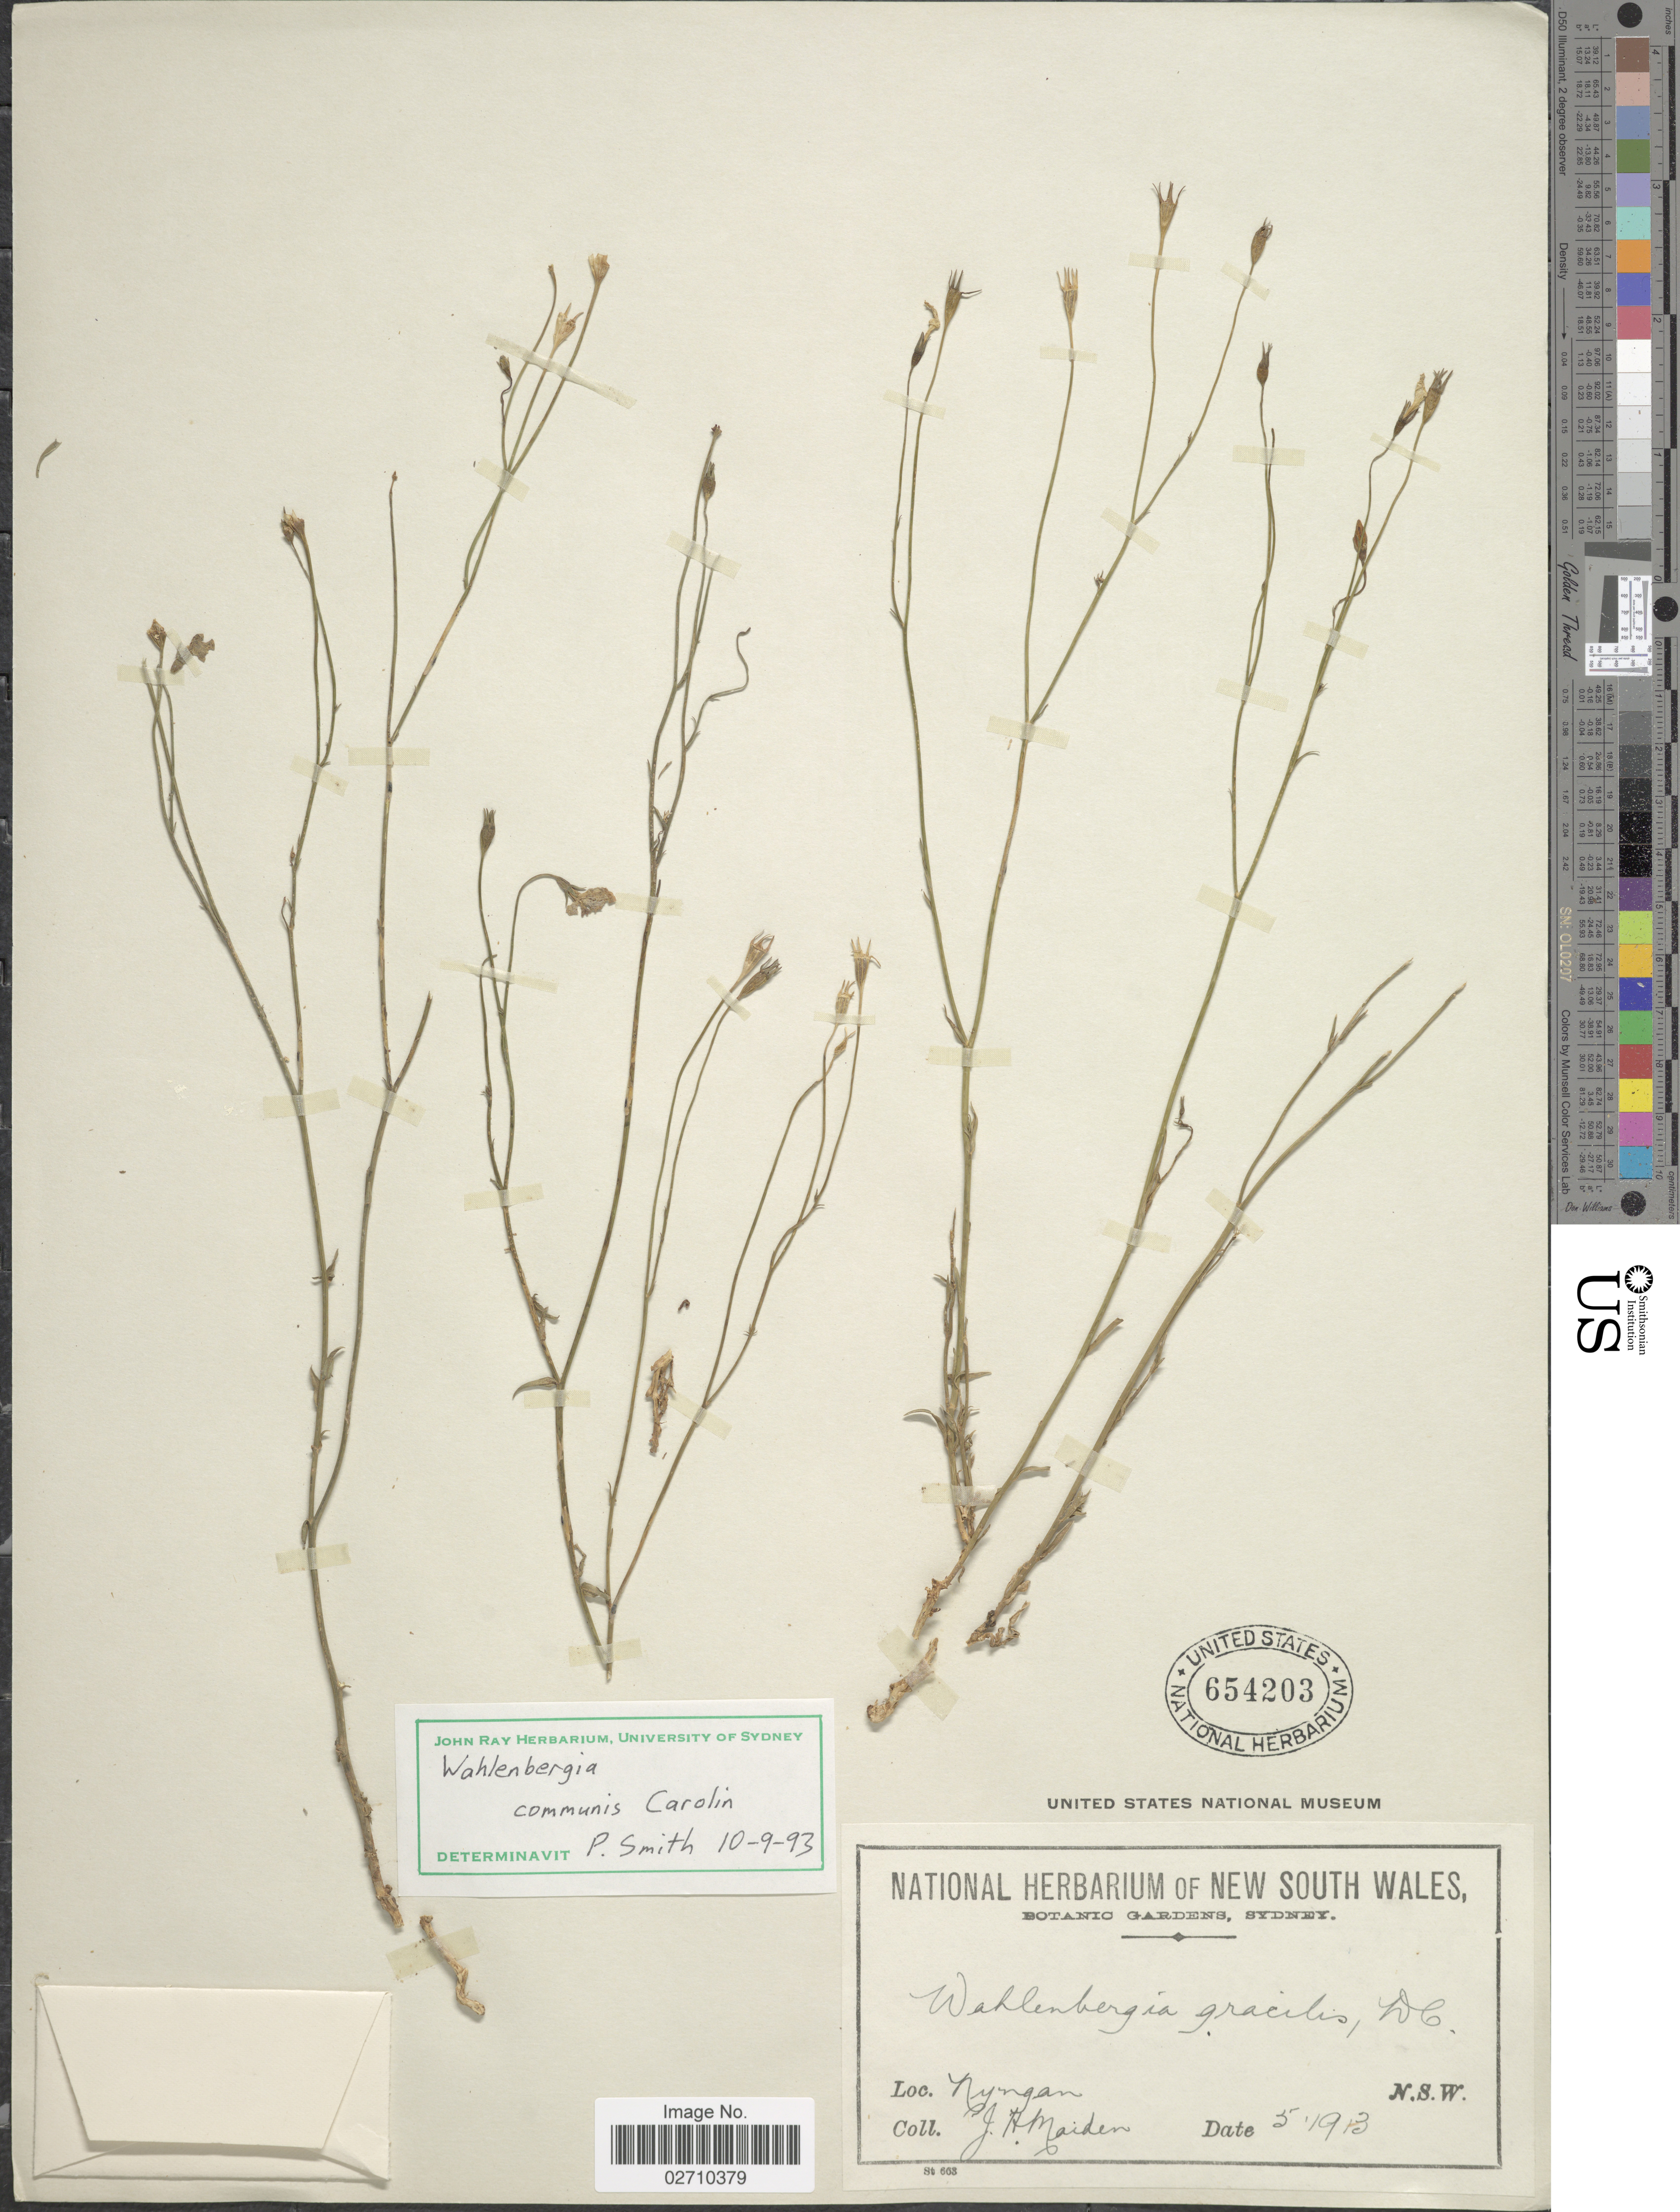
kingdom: Plantae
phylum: Tracheophyta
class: Magnoliopsida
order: Asterales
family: Campanulaceae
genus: Wahlenbergia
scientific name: Wahlenbergia communis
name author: Carolin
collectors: J. Maiden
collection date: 1913-05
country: Australia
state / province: New South Wales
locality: Nyngan. N.S.W.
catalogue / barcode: US 654203